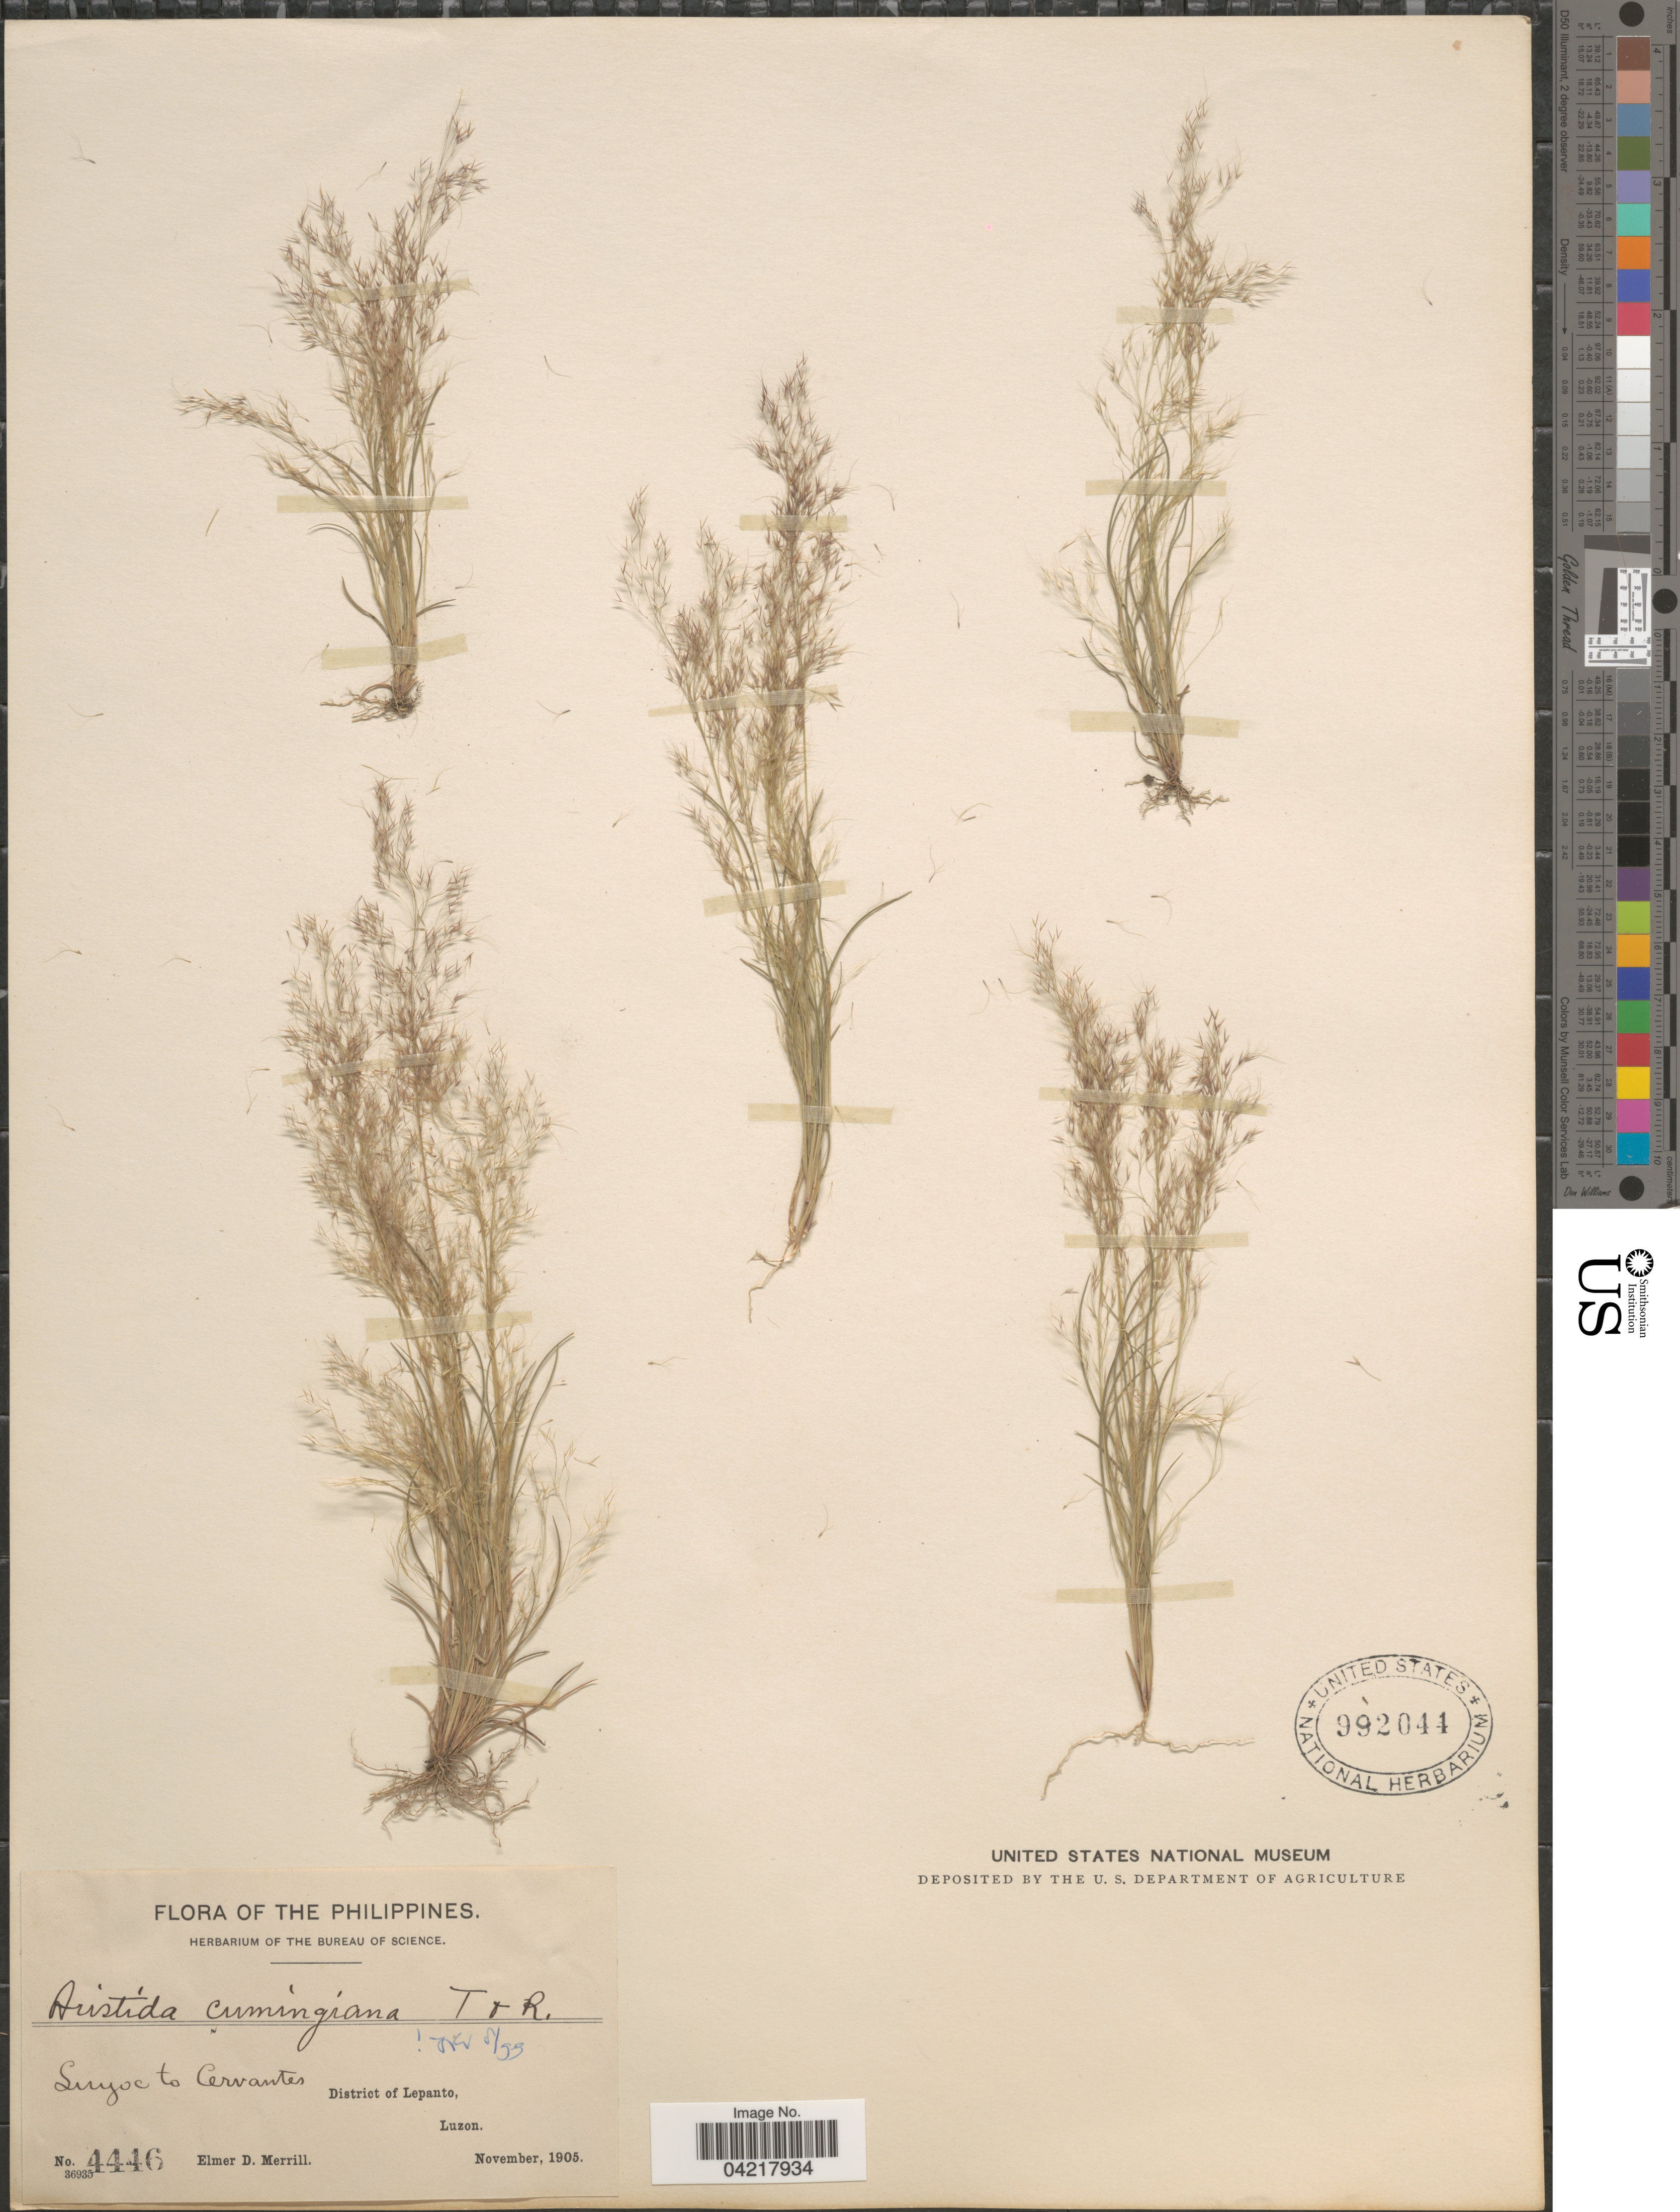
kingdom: Plantae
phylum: Tracheophyta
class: Liliopsida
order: Poales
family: Poaceae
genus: Aristida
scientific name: Aristida cumingiana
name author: Trin. & Rupr.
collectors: E. D. Merrill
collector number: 4446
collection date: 1905-11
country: Philippines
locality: Suyoc to Cervantes. District of Lepanto, Luzon.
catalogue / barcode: US 992044